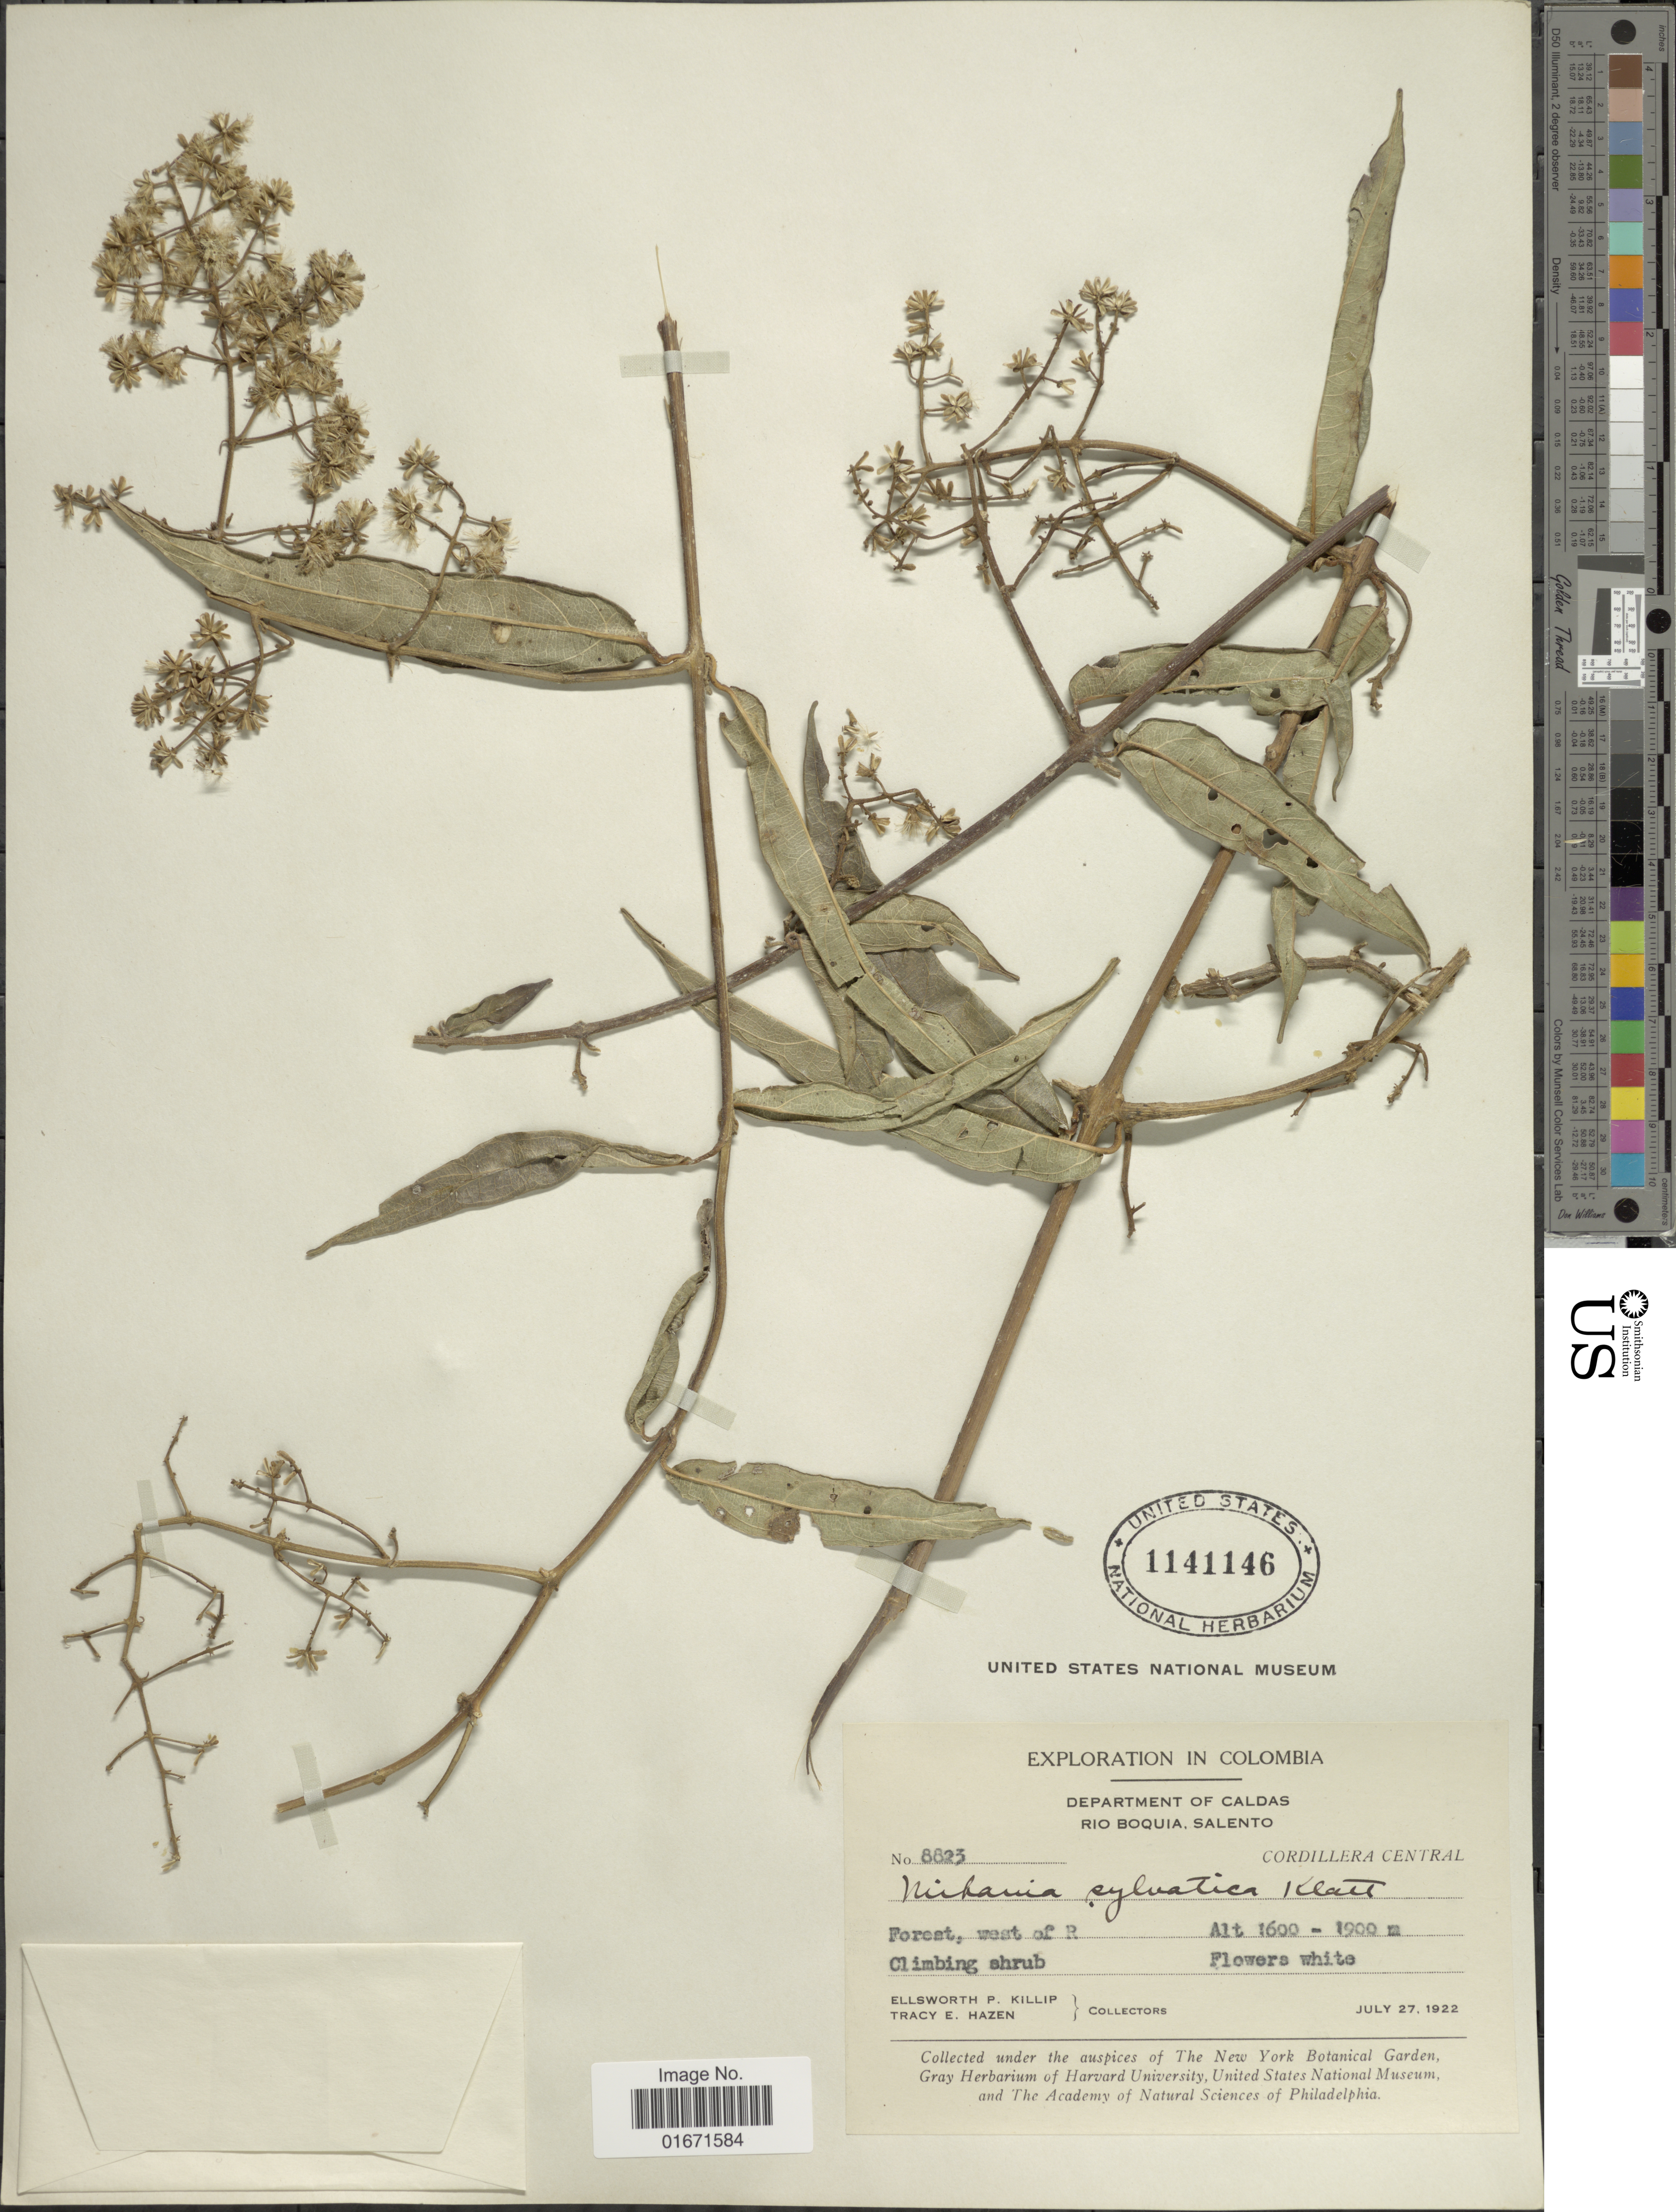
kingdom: Plantae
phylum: Tracheophyta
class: Magnoliopsida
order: Asterales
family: Asteraceae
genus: Mikania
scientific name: Mikania sylvatica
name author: Klatt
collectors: E. P. Killip & T. E. Hazen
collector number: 8823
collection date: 1922-07-27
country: Colombia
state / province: Caldas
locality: Department of Caldas. Rio Boquia, Salento. Cordillera Central. Forest, west of R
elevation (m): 1600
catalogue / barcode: US 1141146